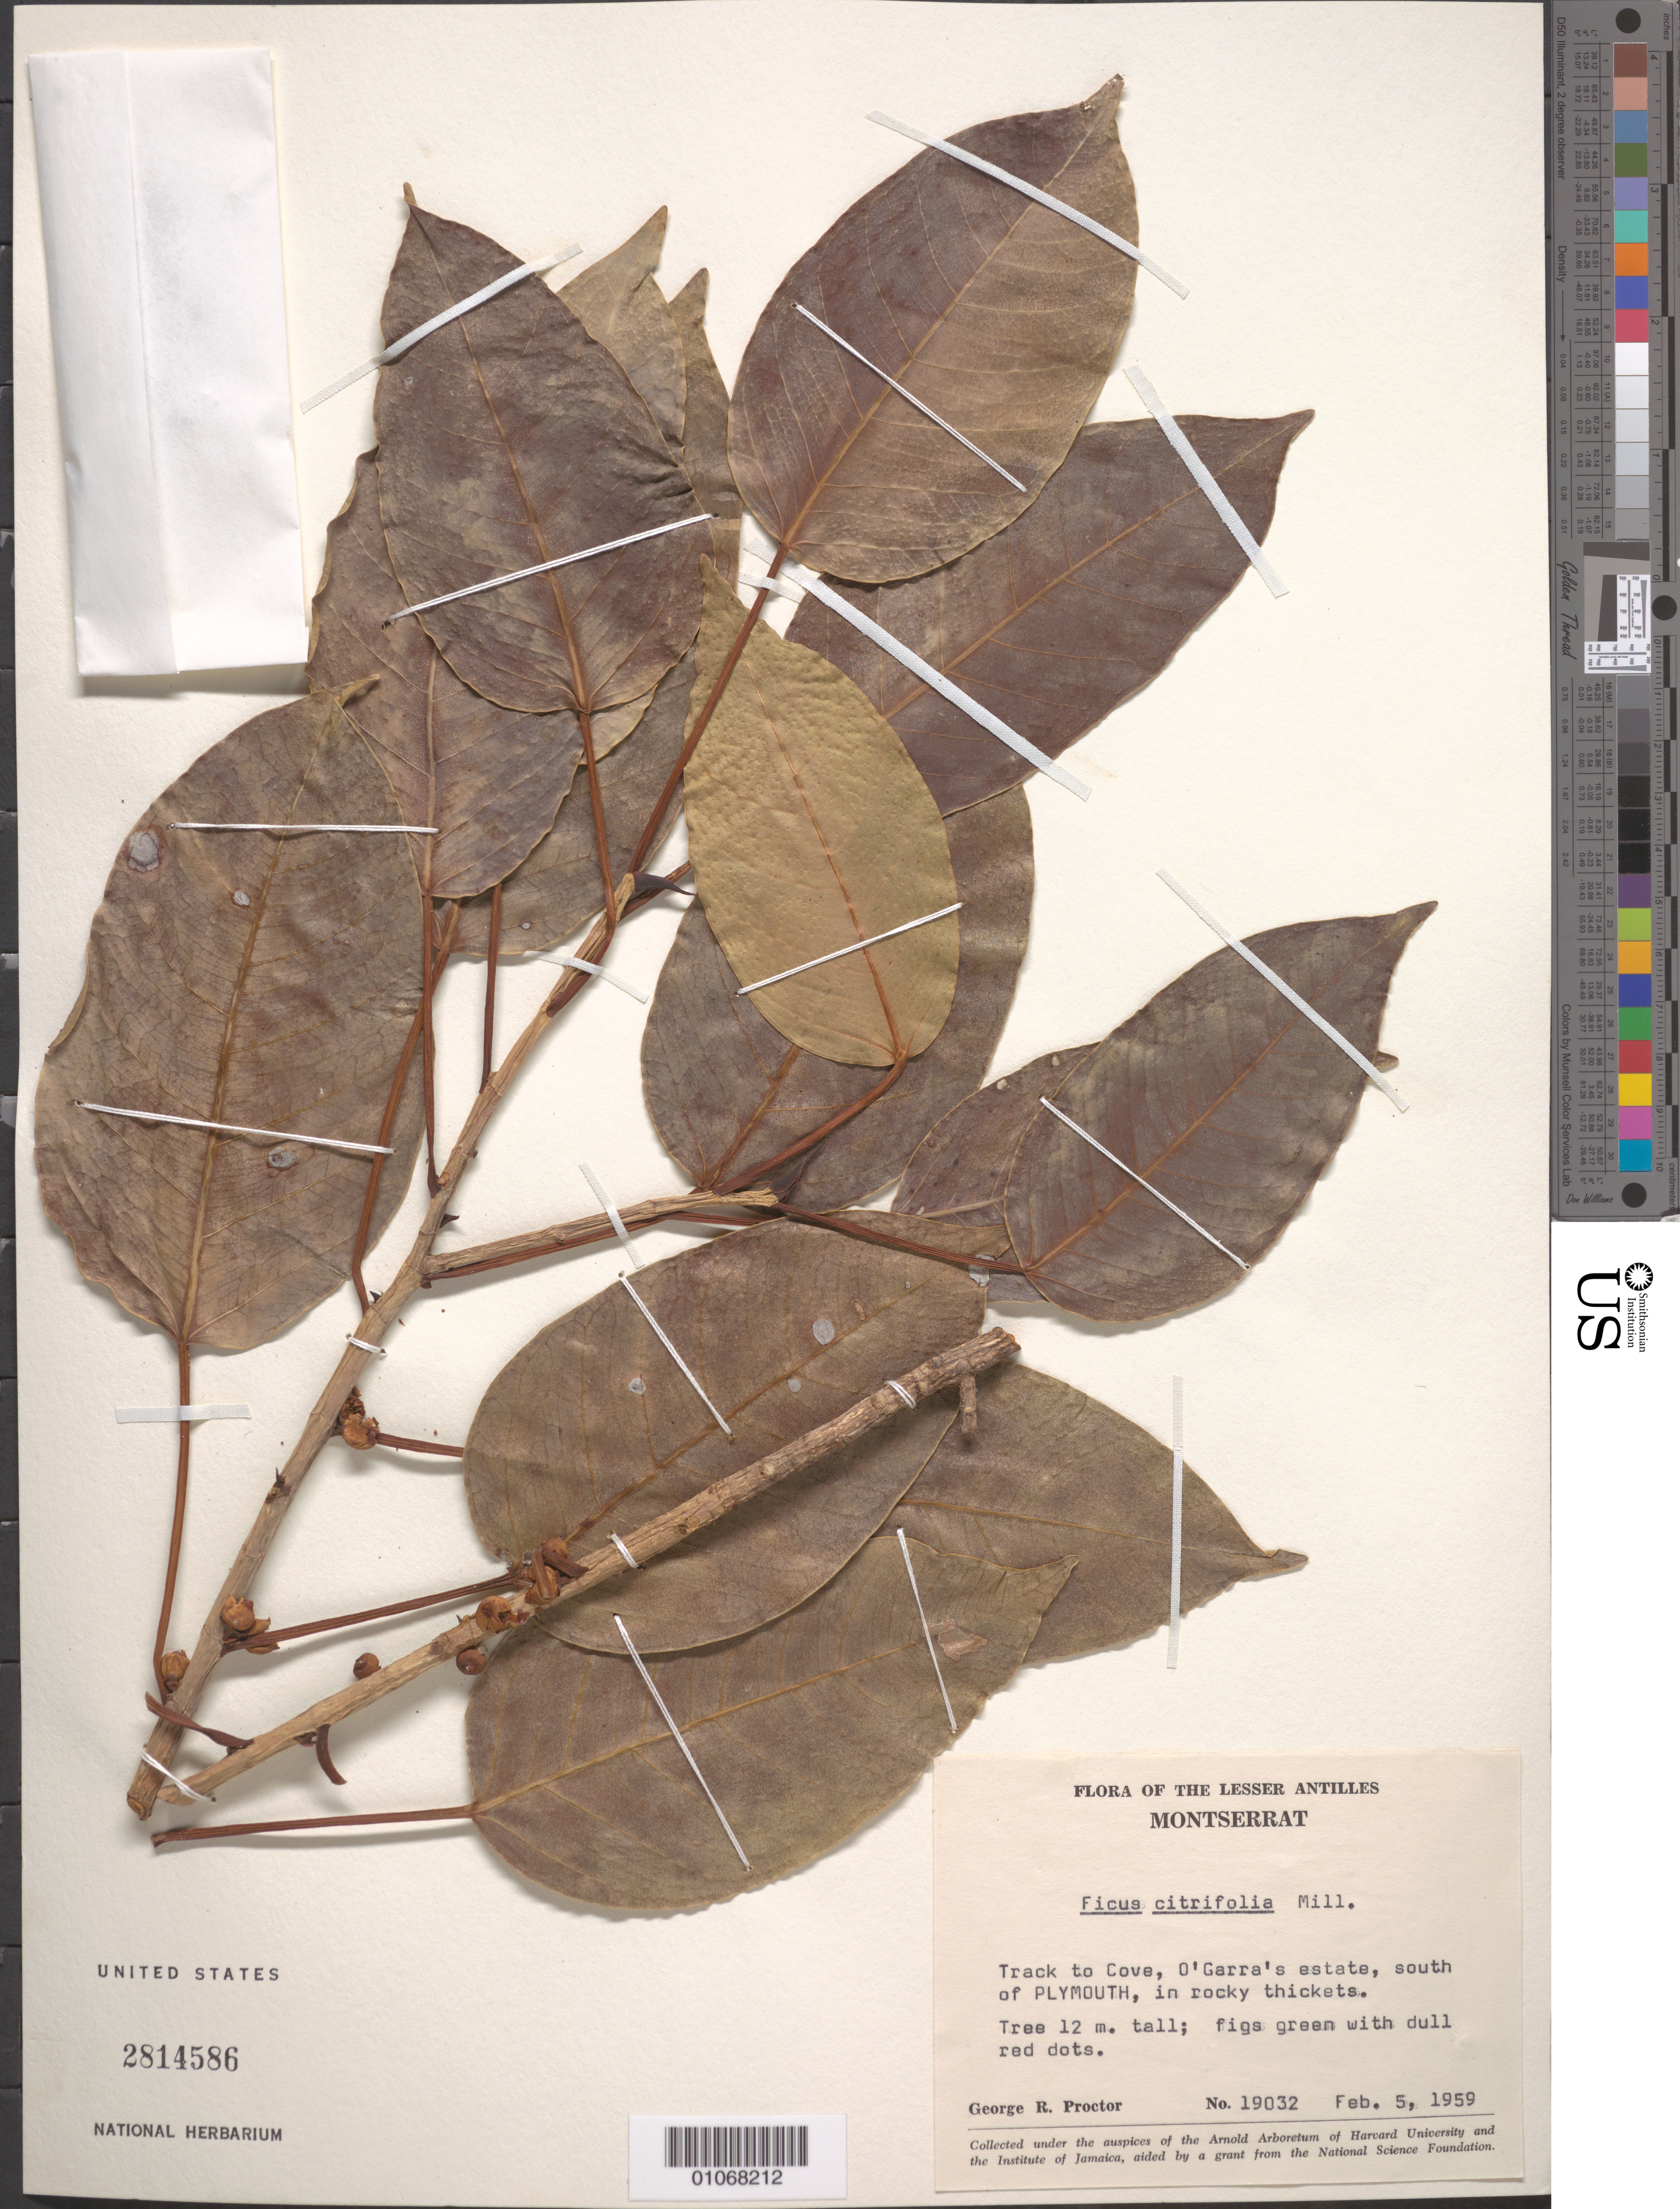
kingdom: Plantae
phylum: Tracheophyta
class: Magnoliopsida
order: Rosales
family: Moraceae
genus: Ficus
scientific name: Ficus citrifolia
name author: Mill.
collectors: G. R. Proctor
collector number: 19032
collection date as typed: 05 Feb 1959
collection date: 1959-02-05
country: Montserrat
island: Montserrat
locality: Track to Cove, 0"Garra"s estate, south of Plymouth, in rocky thickets.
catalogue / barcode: US 2814586